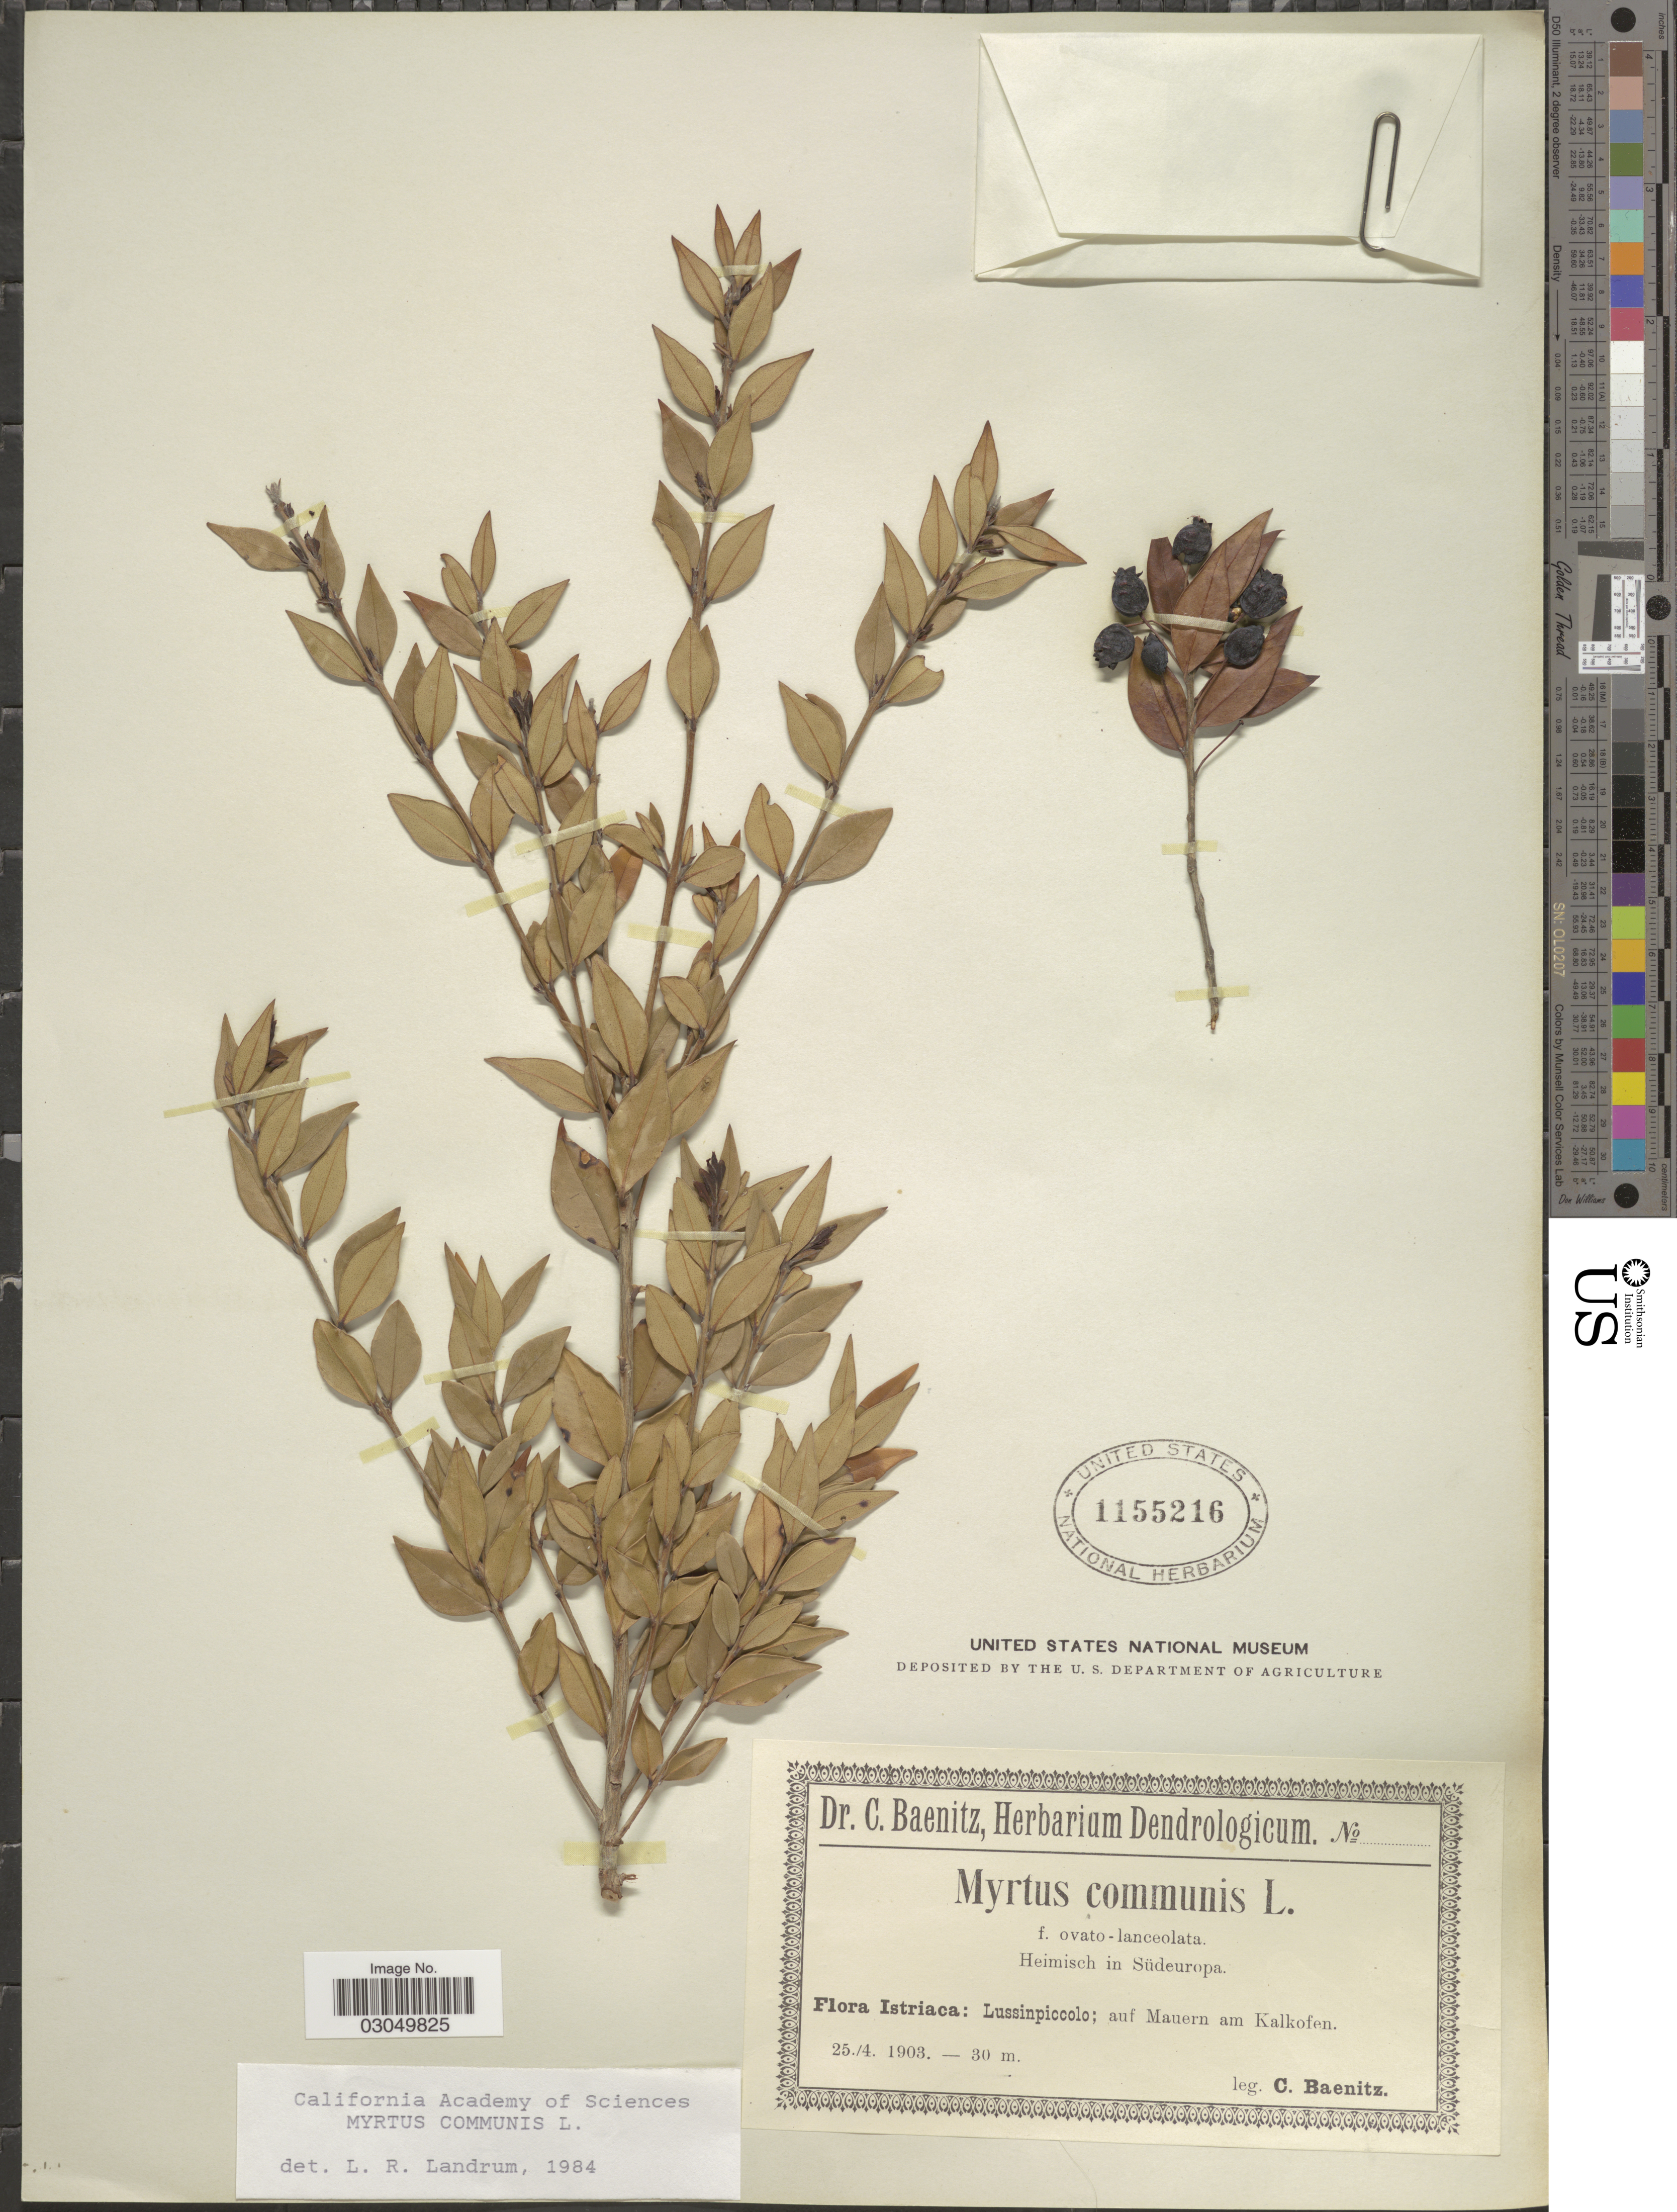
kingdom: Plantae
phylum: Tracheophyta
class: Magnoliopsida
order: Myrtales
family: Myrtaceae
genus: Myrtus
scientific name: Myrtus communis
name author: L.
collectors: C. G. Baenitz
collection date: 1903-04-25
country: Croatia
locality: Istriaca: Lussinpiccolo; auf Mauern am Kalkofen.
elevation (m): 30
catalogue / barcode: US 1155216